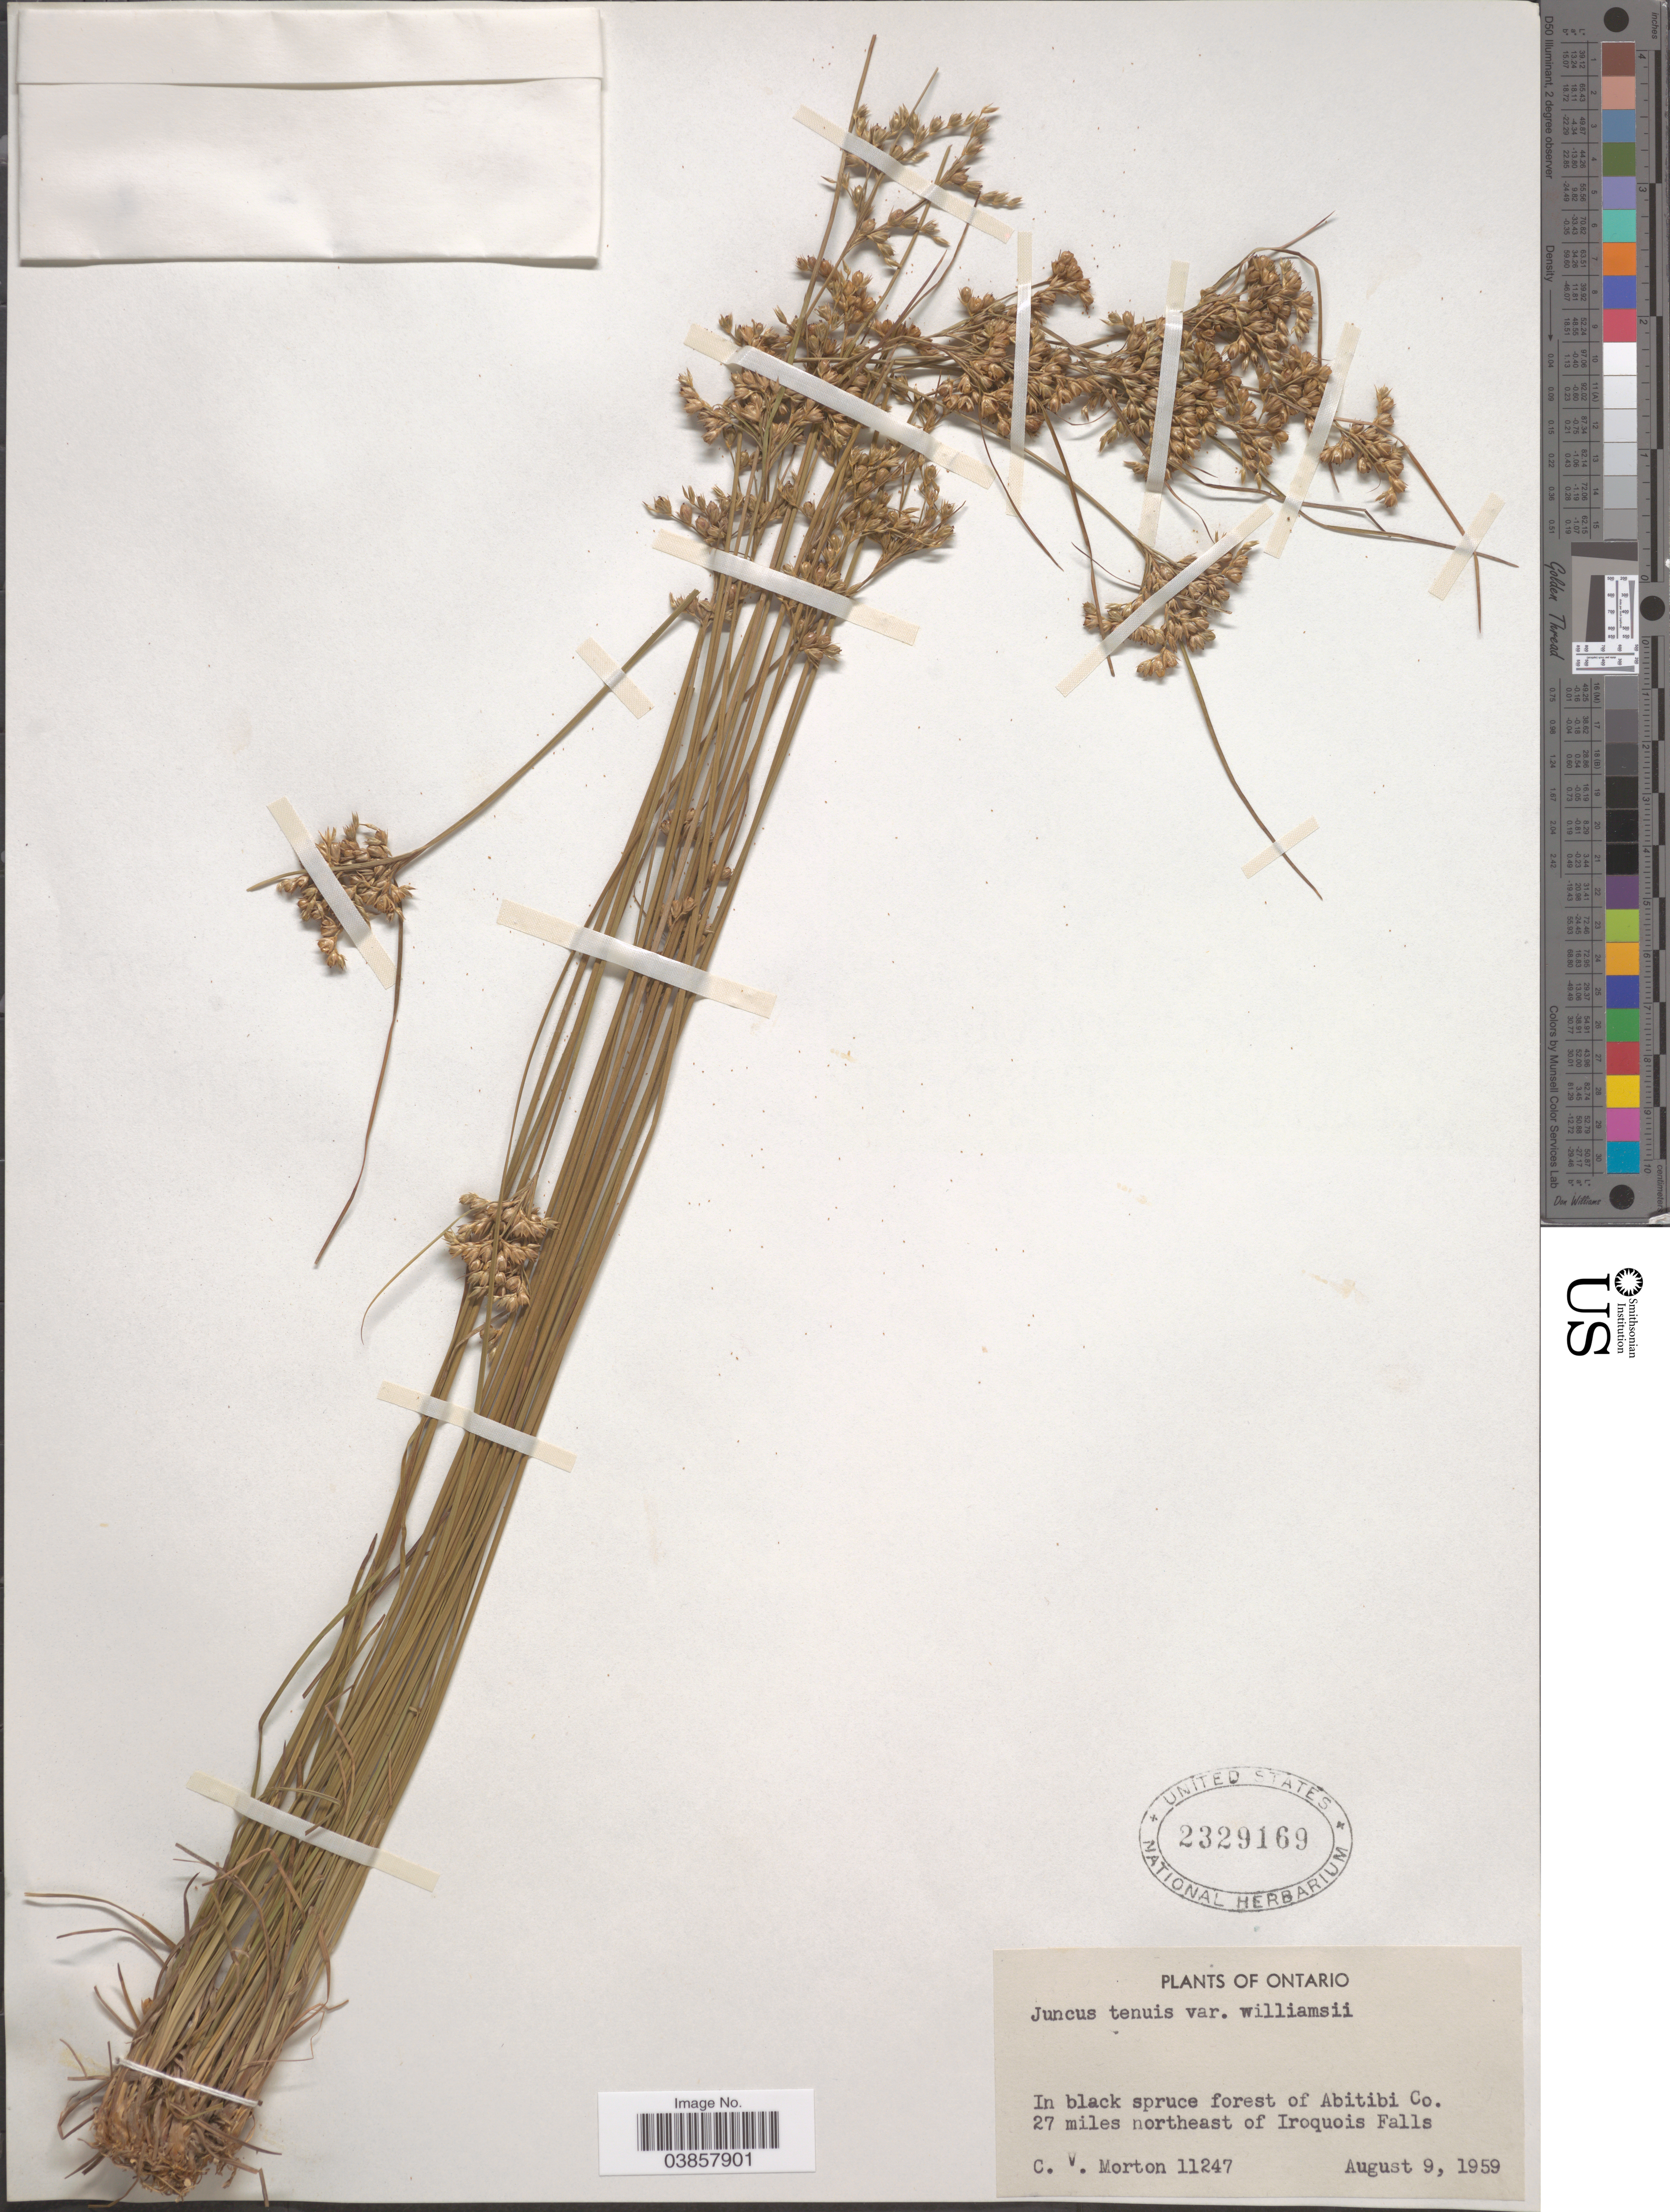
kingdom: Plantae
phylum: Tracheophyta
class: Liliopsida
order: Poales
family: Juncaceae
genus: Juncus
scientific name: Juncus tenuis var. williamsii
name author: Fernald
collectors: C. V. Morton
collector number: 11247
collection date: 1959-08-09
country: Canada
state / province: Ontario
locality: In black spruce forest of Abitibi Co. 27 miles northeast of Iroquois Falls.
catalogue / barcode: US 2329169